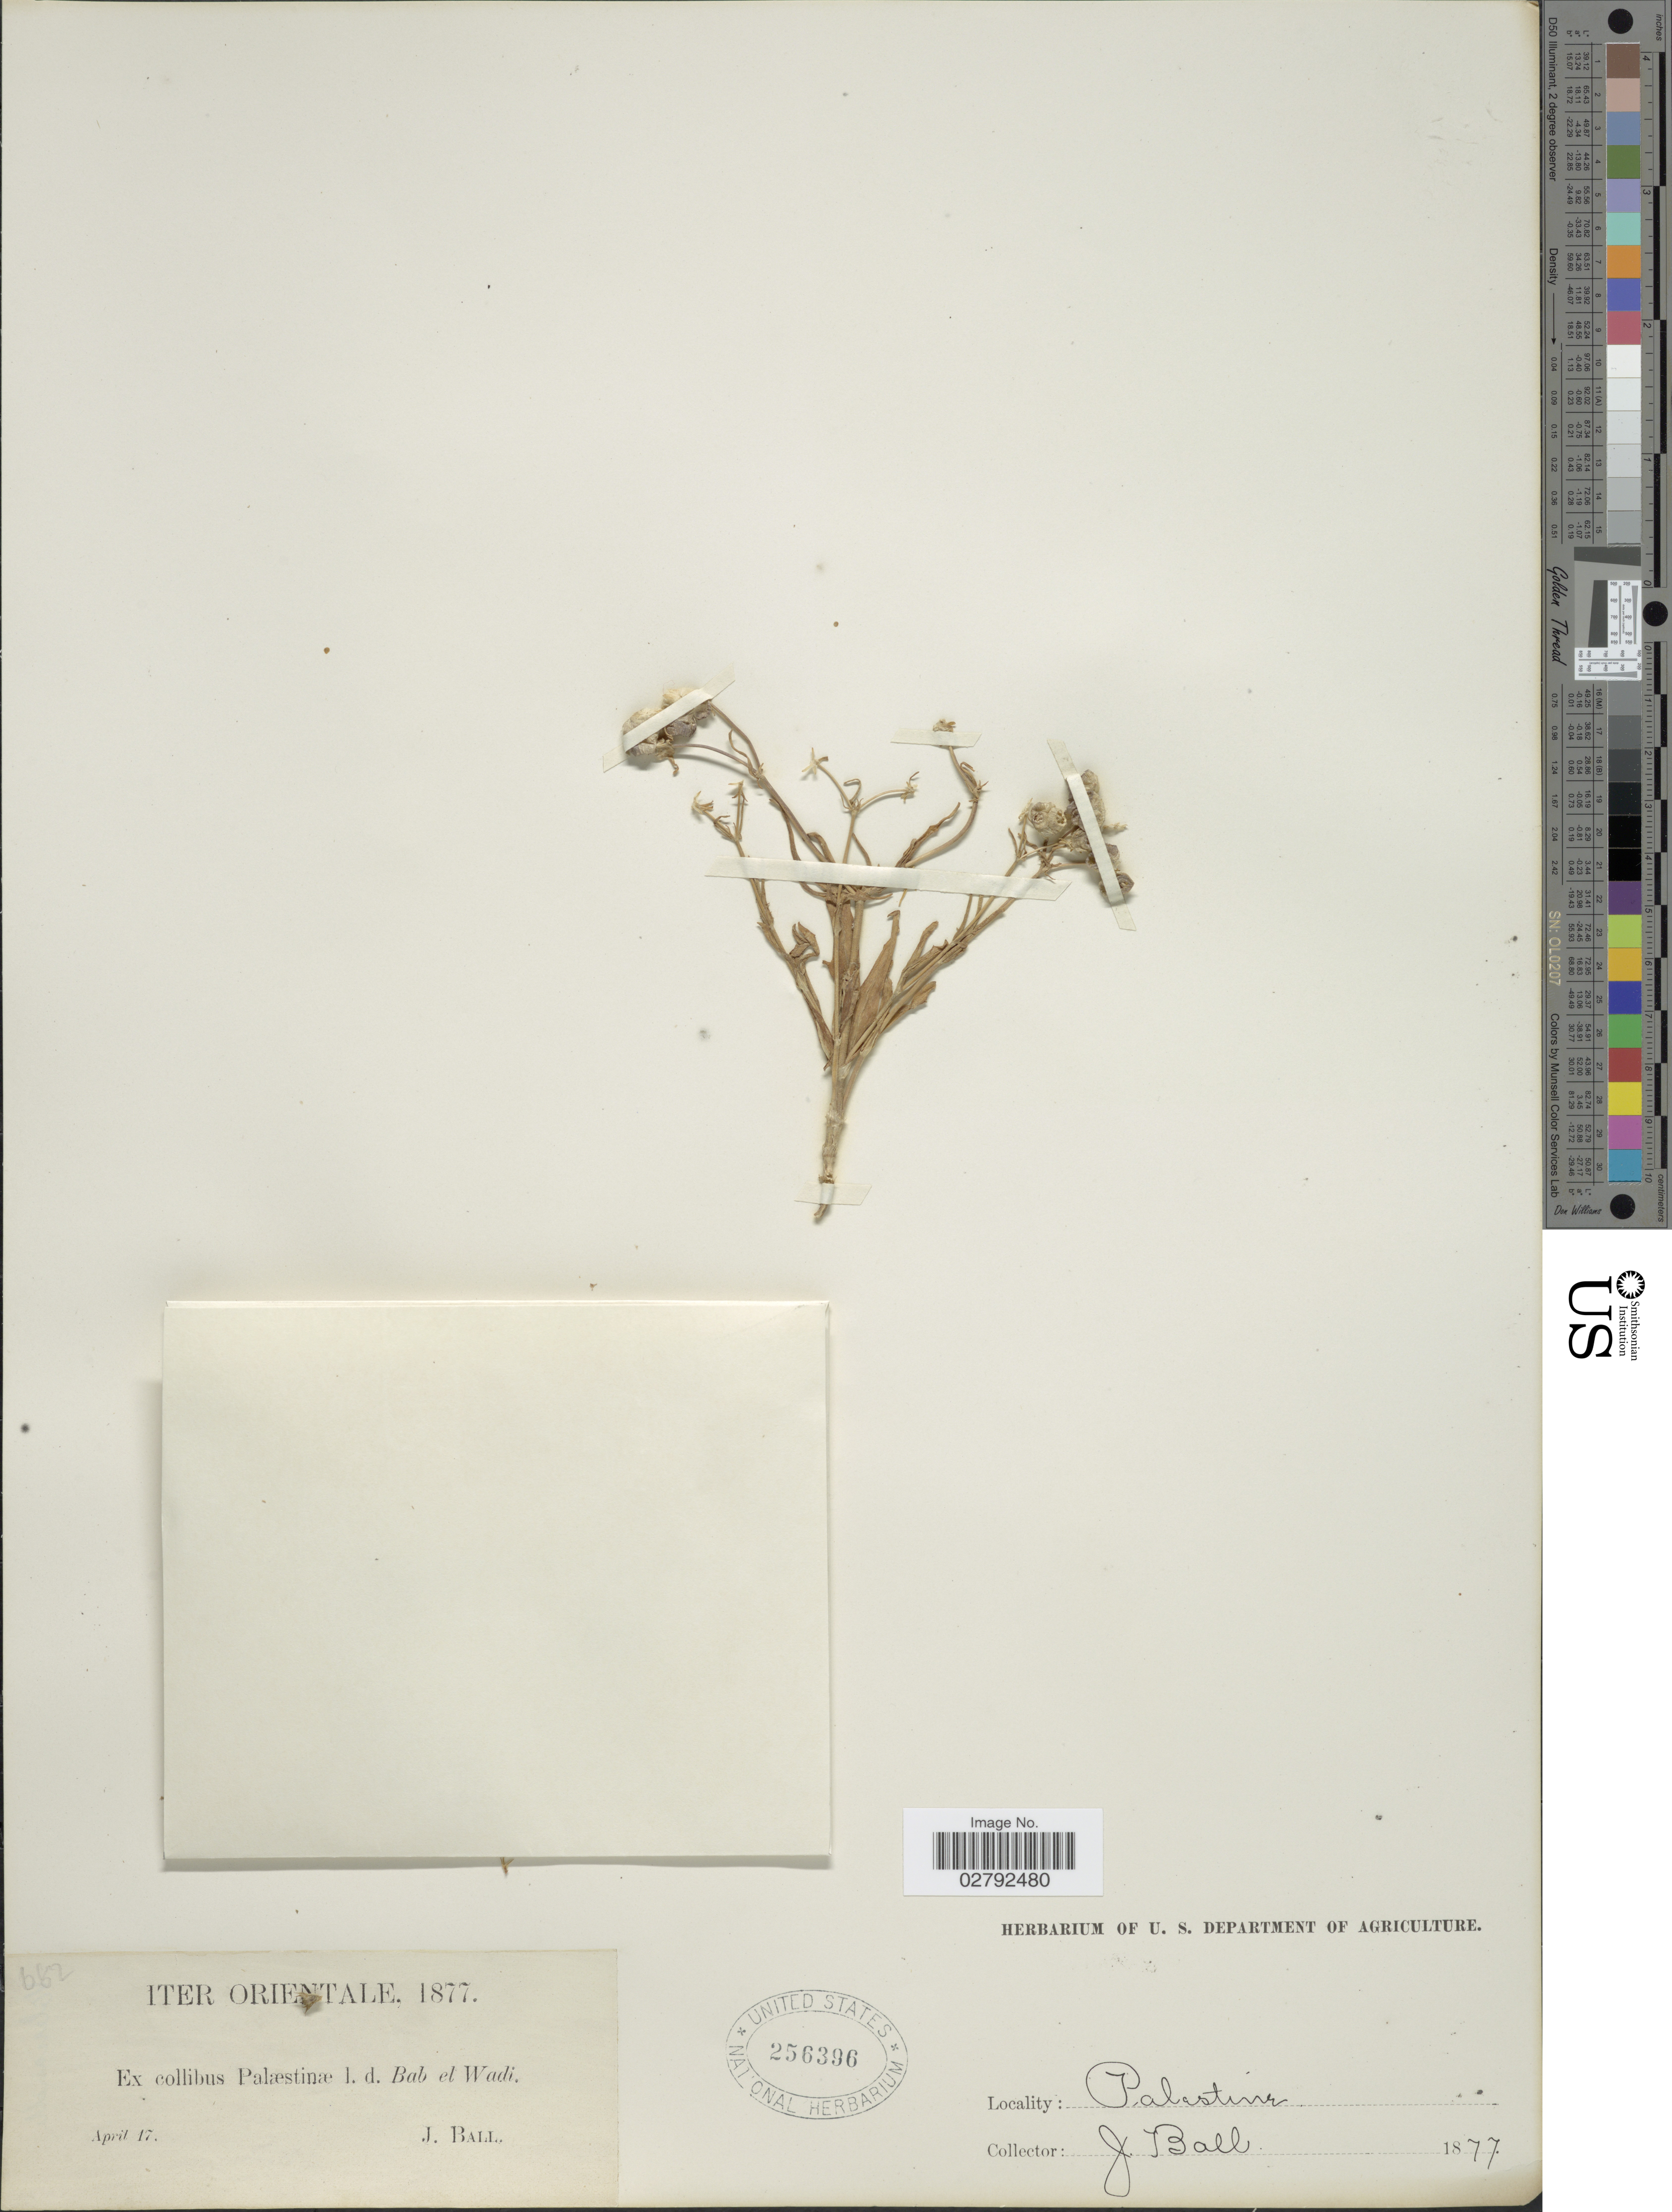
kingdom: Plantae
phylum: Tracheophyta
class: Magnoliopsida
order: Dipsacales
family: Caprifoliaceae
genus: Valerianella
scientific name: Valerianella sp.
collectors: J. Ball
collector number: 682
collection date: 1877-04-17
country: Israel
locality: Orientale. Collibus Palæstinæ I. d. Bab et Wadi. Palestine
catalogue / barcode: US 256396